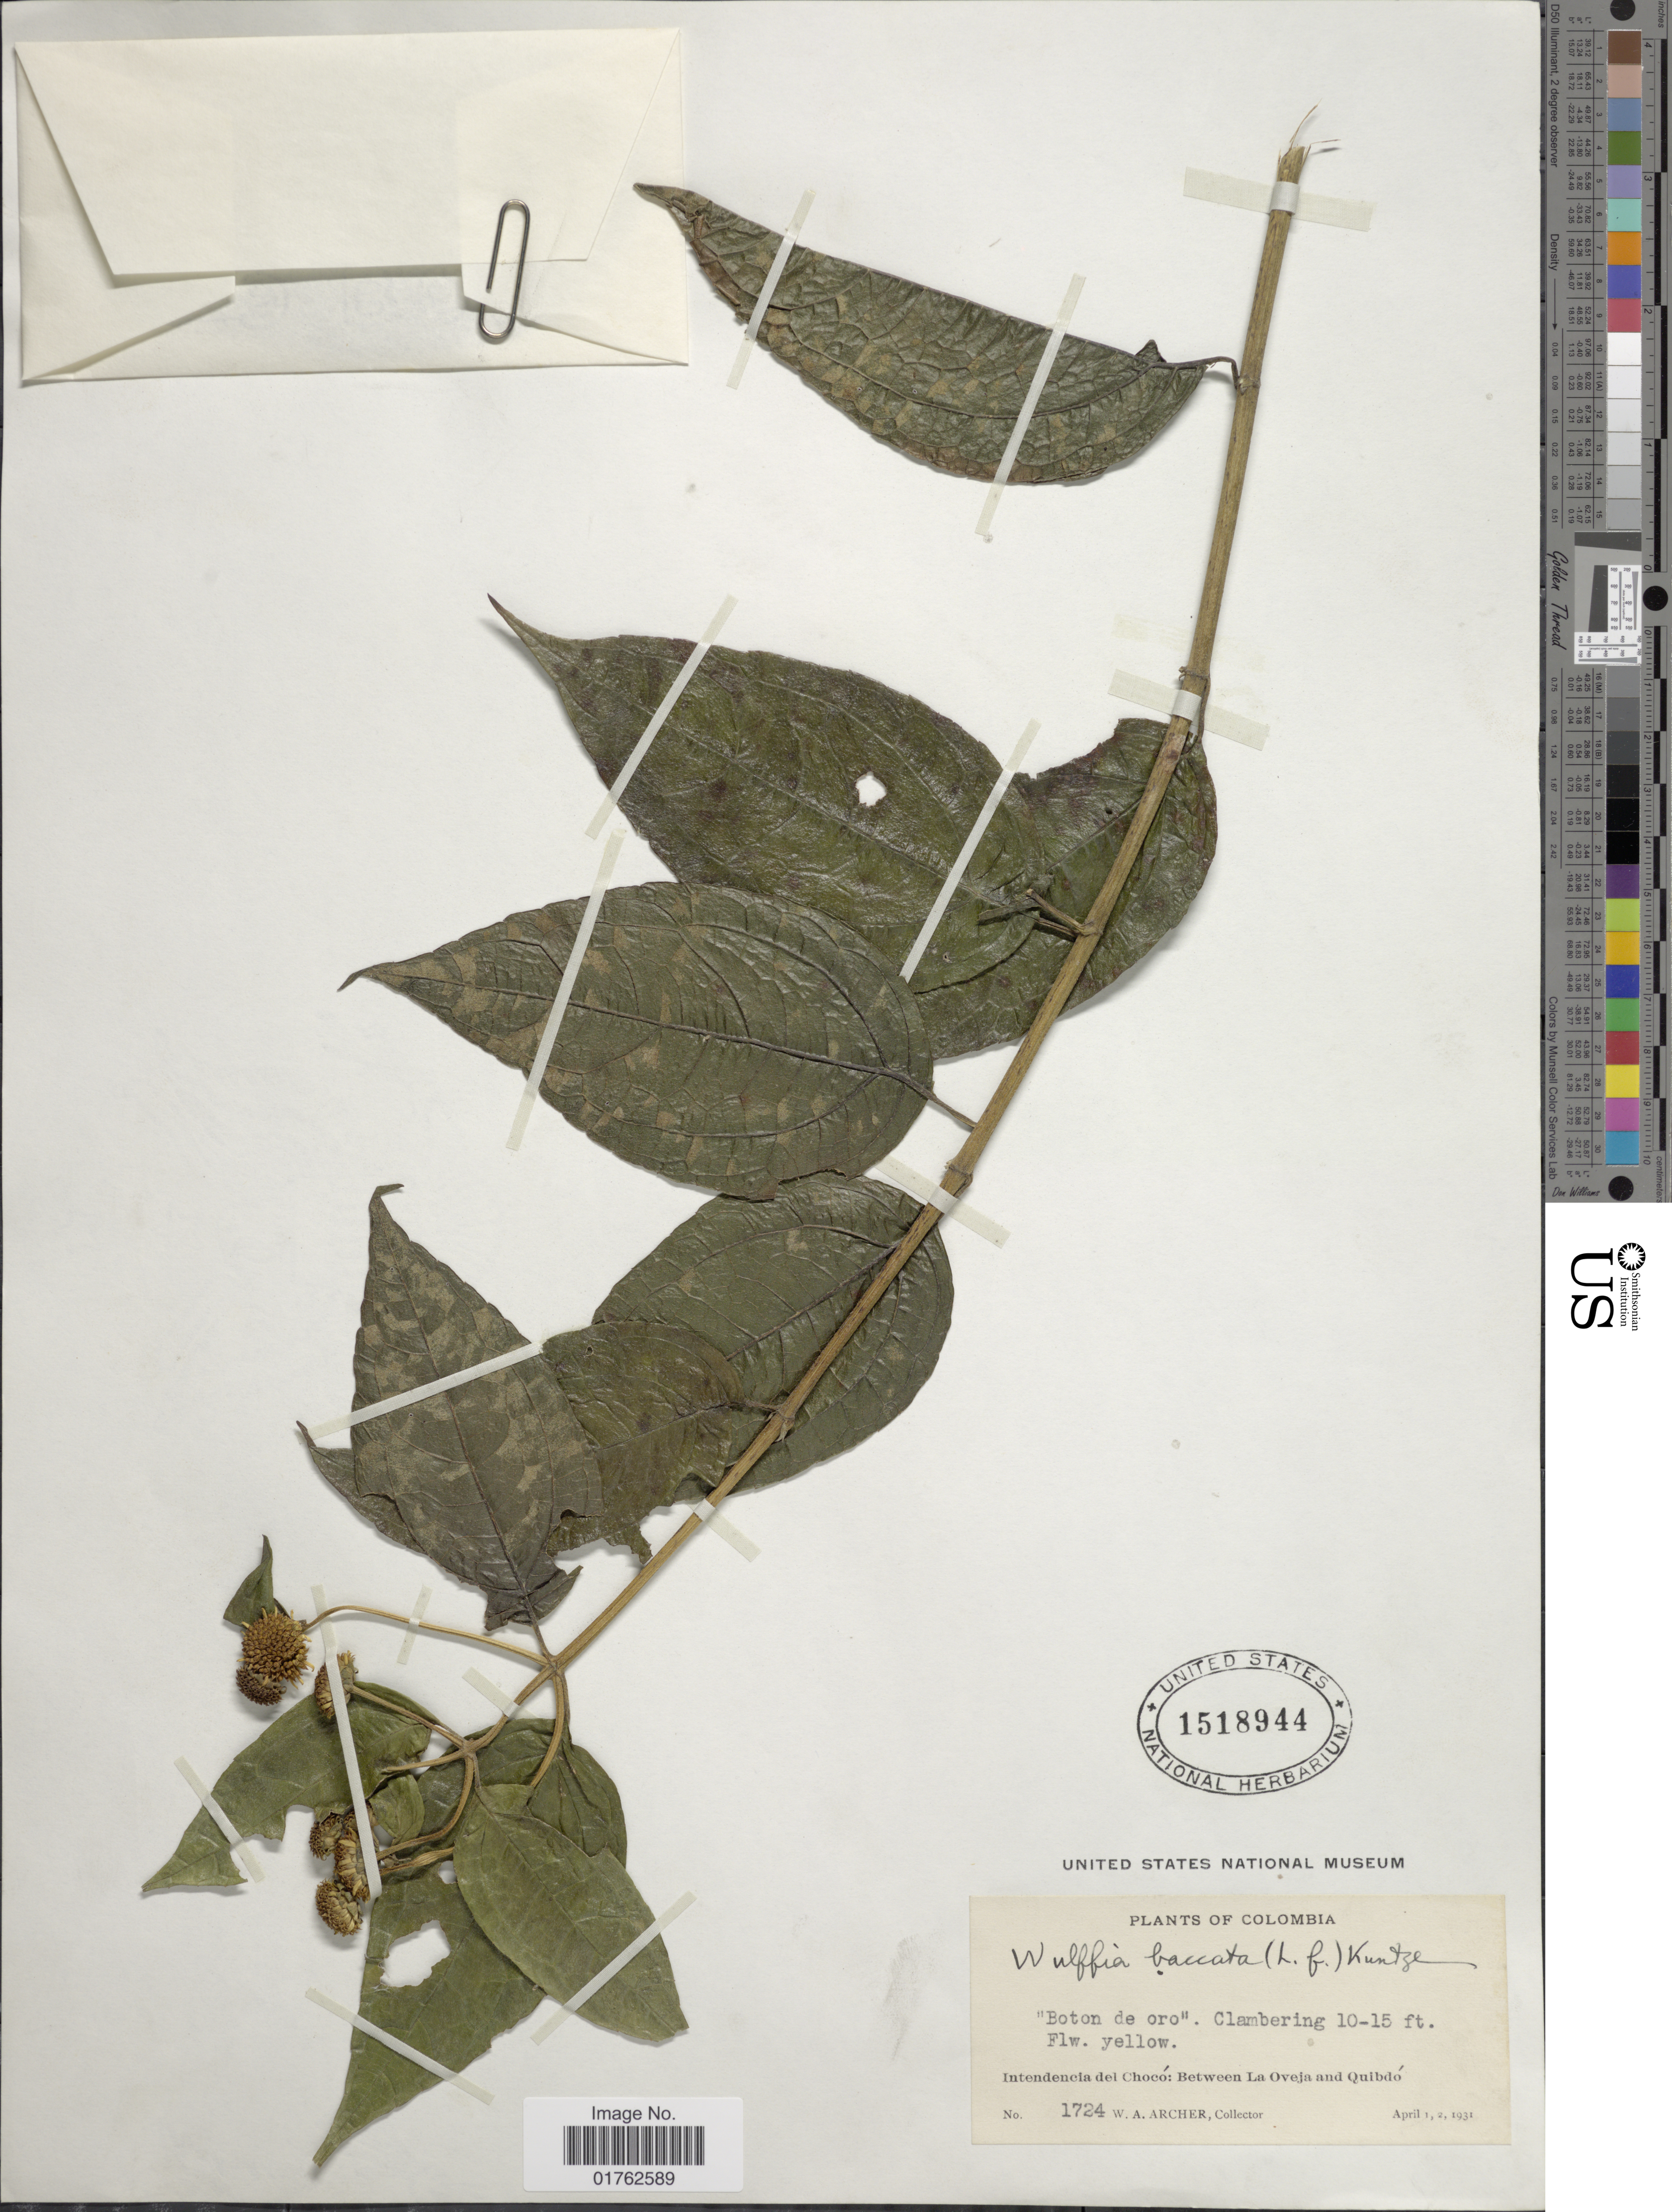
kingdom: Plantae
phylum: Tracheophyta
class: Magnoliopsida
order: Asterales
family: Asteraceae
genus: Wulffia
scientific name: Wulffia baccata var. baccata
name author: (L.) Kuntze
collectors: W. A. Archer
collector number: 1724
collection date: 1931-04-01/1931-04-02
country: Colombia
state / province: Chocó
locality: Boton de oro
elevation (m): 3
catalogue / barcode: US 1518944